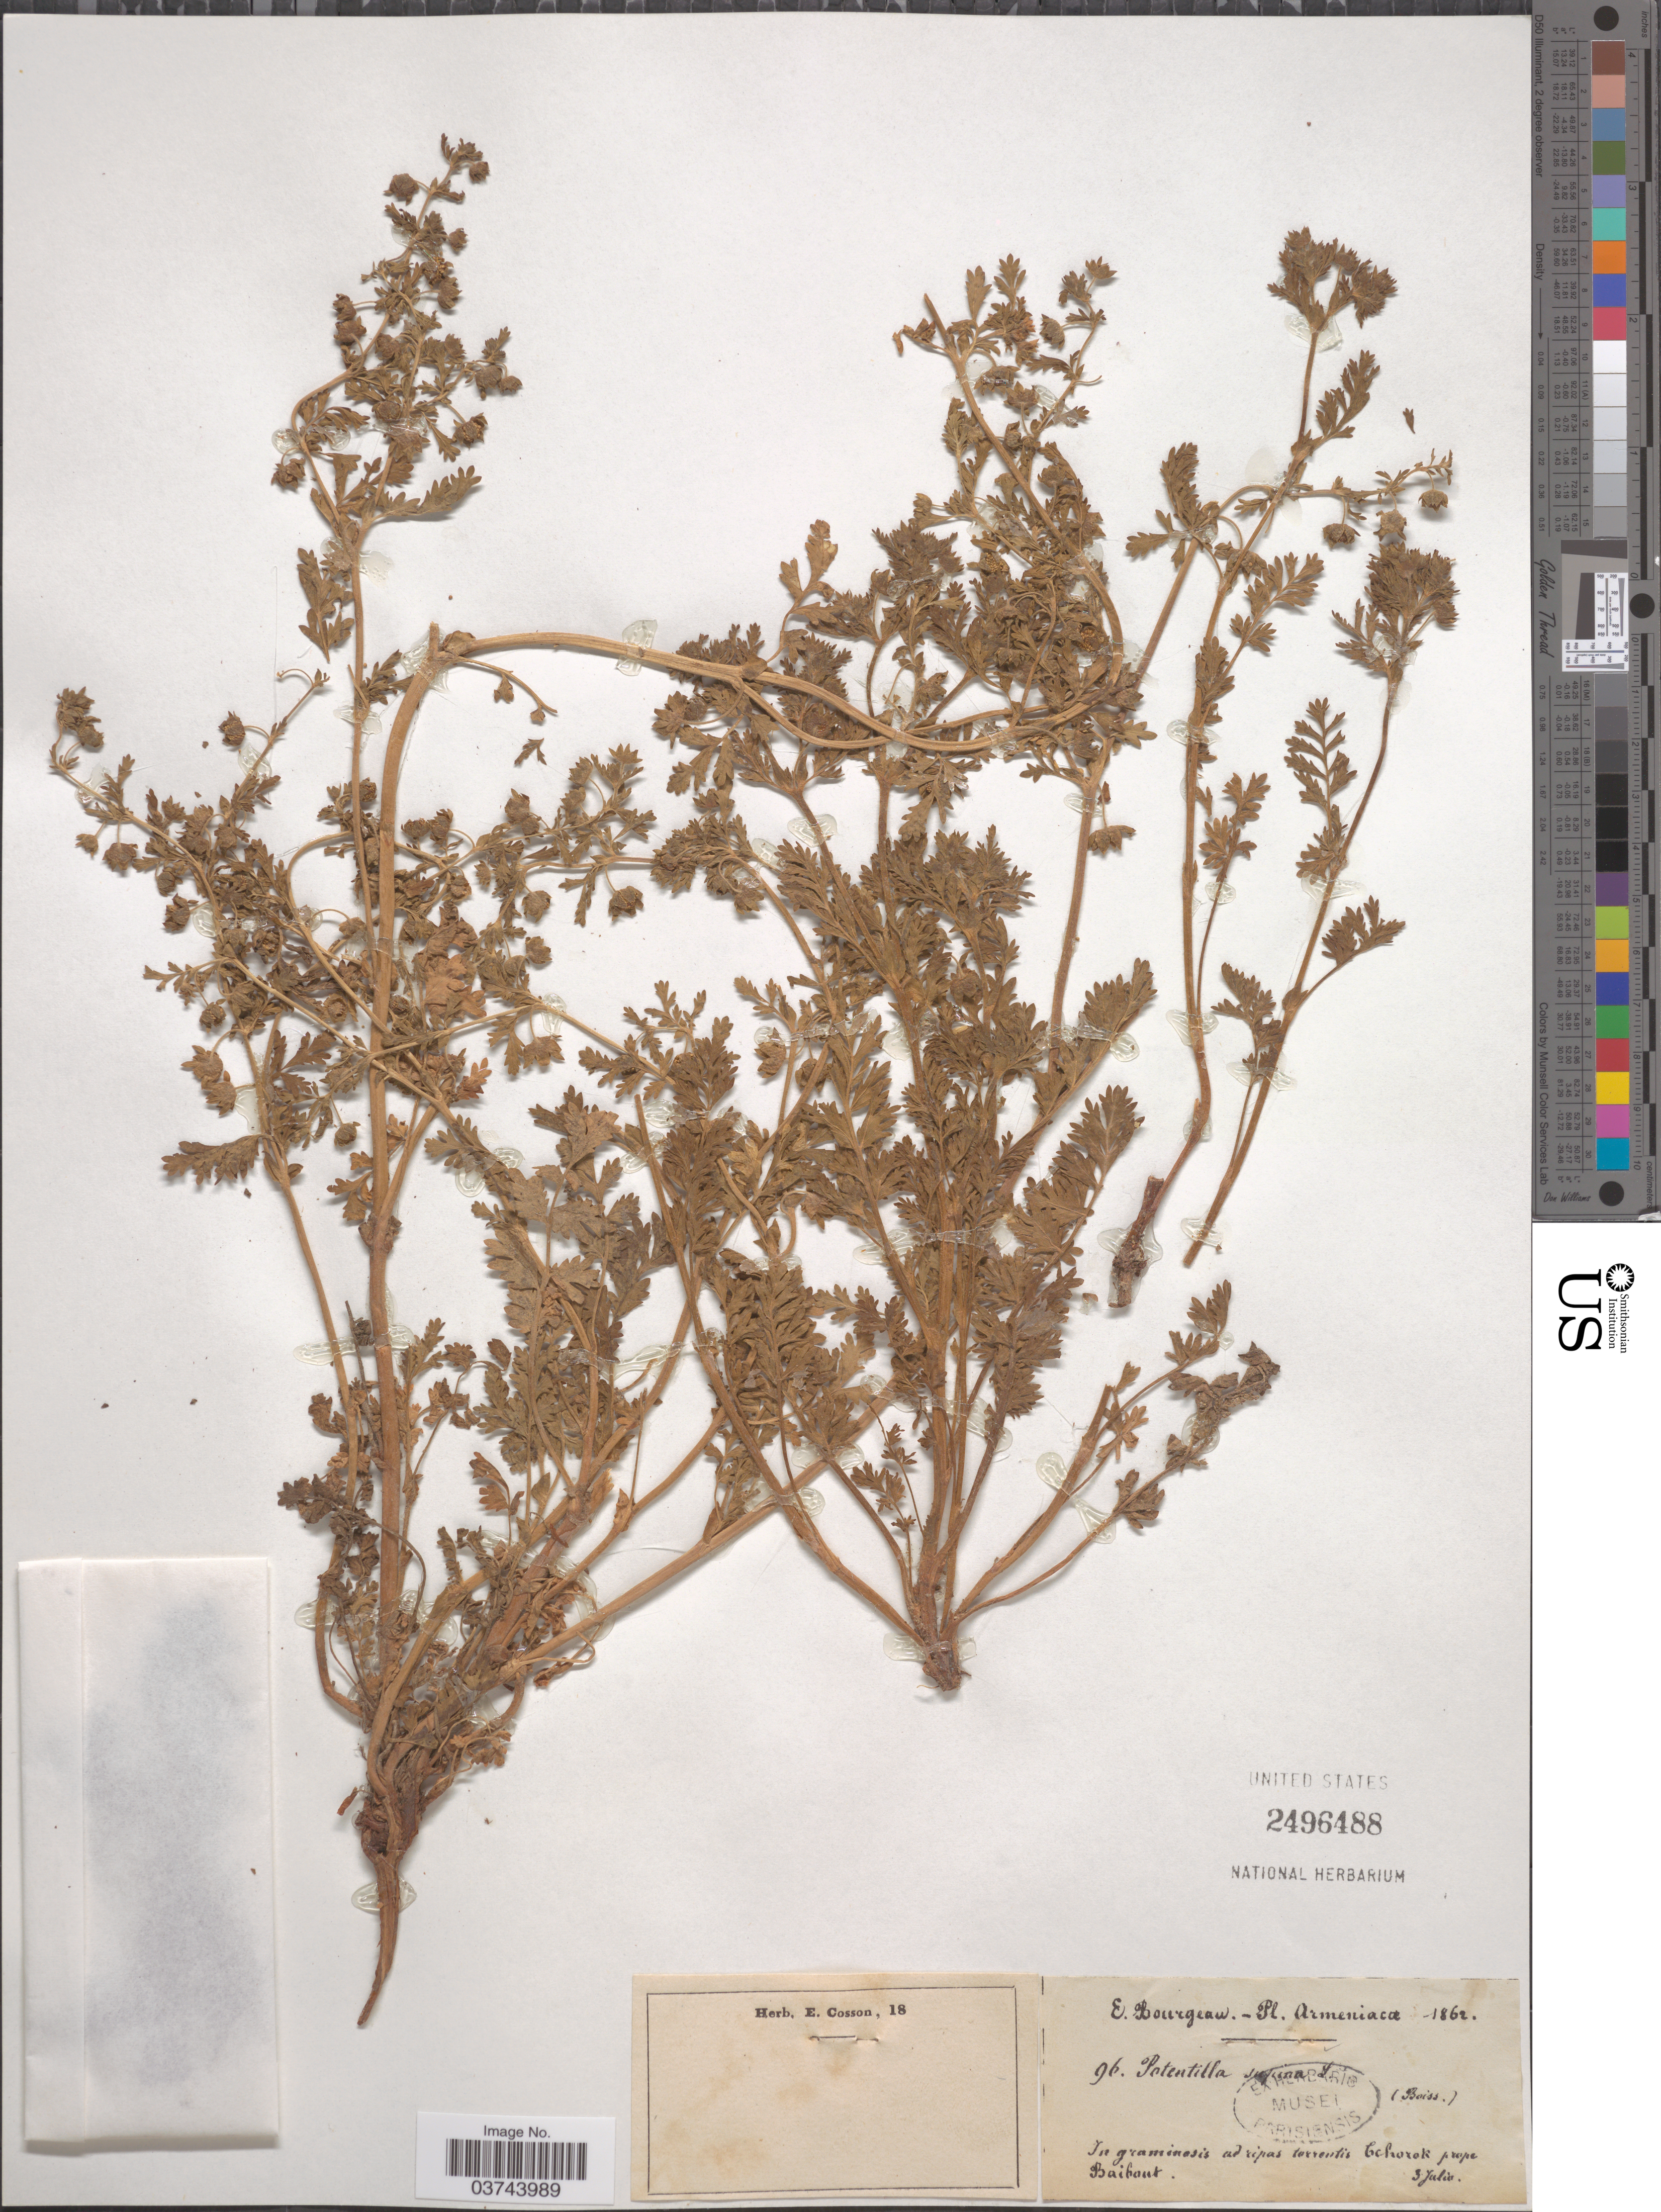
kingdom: Plantae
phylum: Tracheophyta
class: Magnoliopsida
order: Rosales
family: Rosaceae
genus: Potentilla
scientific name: Potentilla supina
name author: L.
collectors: E. Bourgeau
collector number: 96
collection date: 1862-07-03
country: Armenia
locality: In graminosis ad ripas torronlis Cchorok prope Baibout.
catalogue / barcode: US 2496488